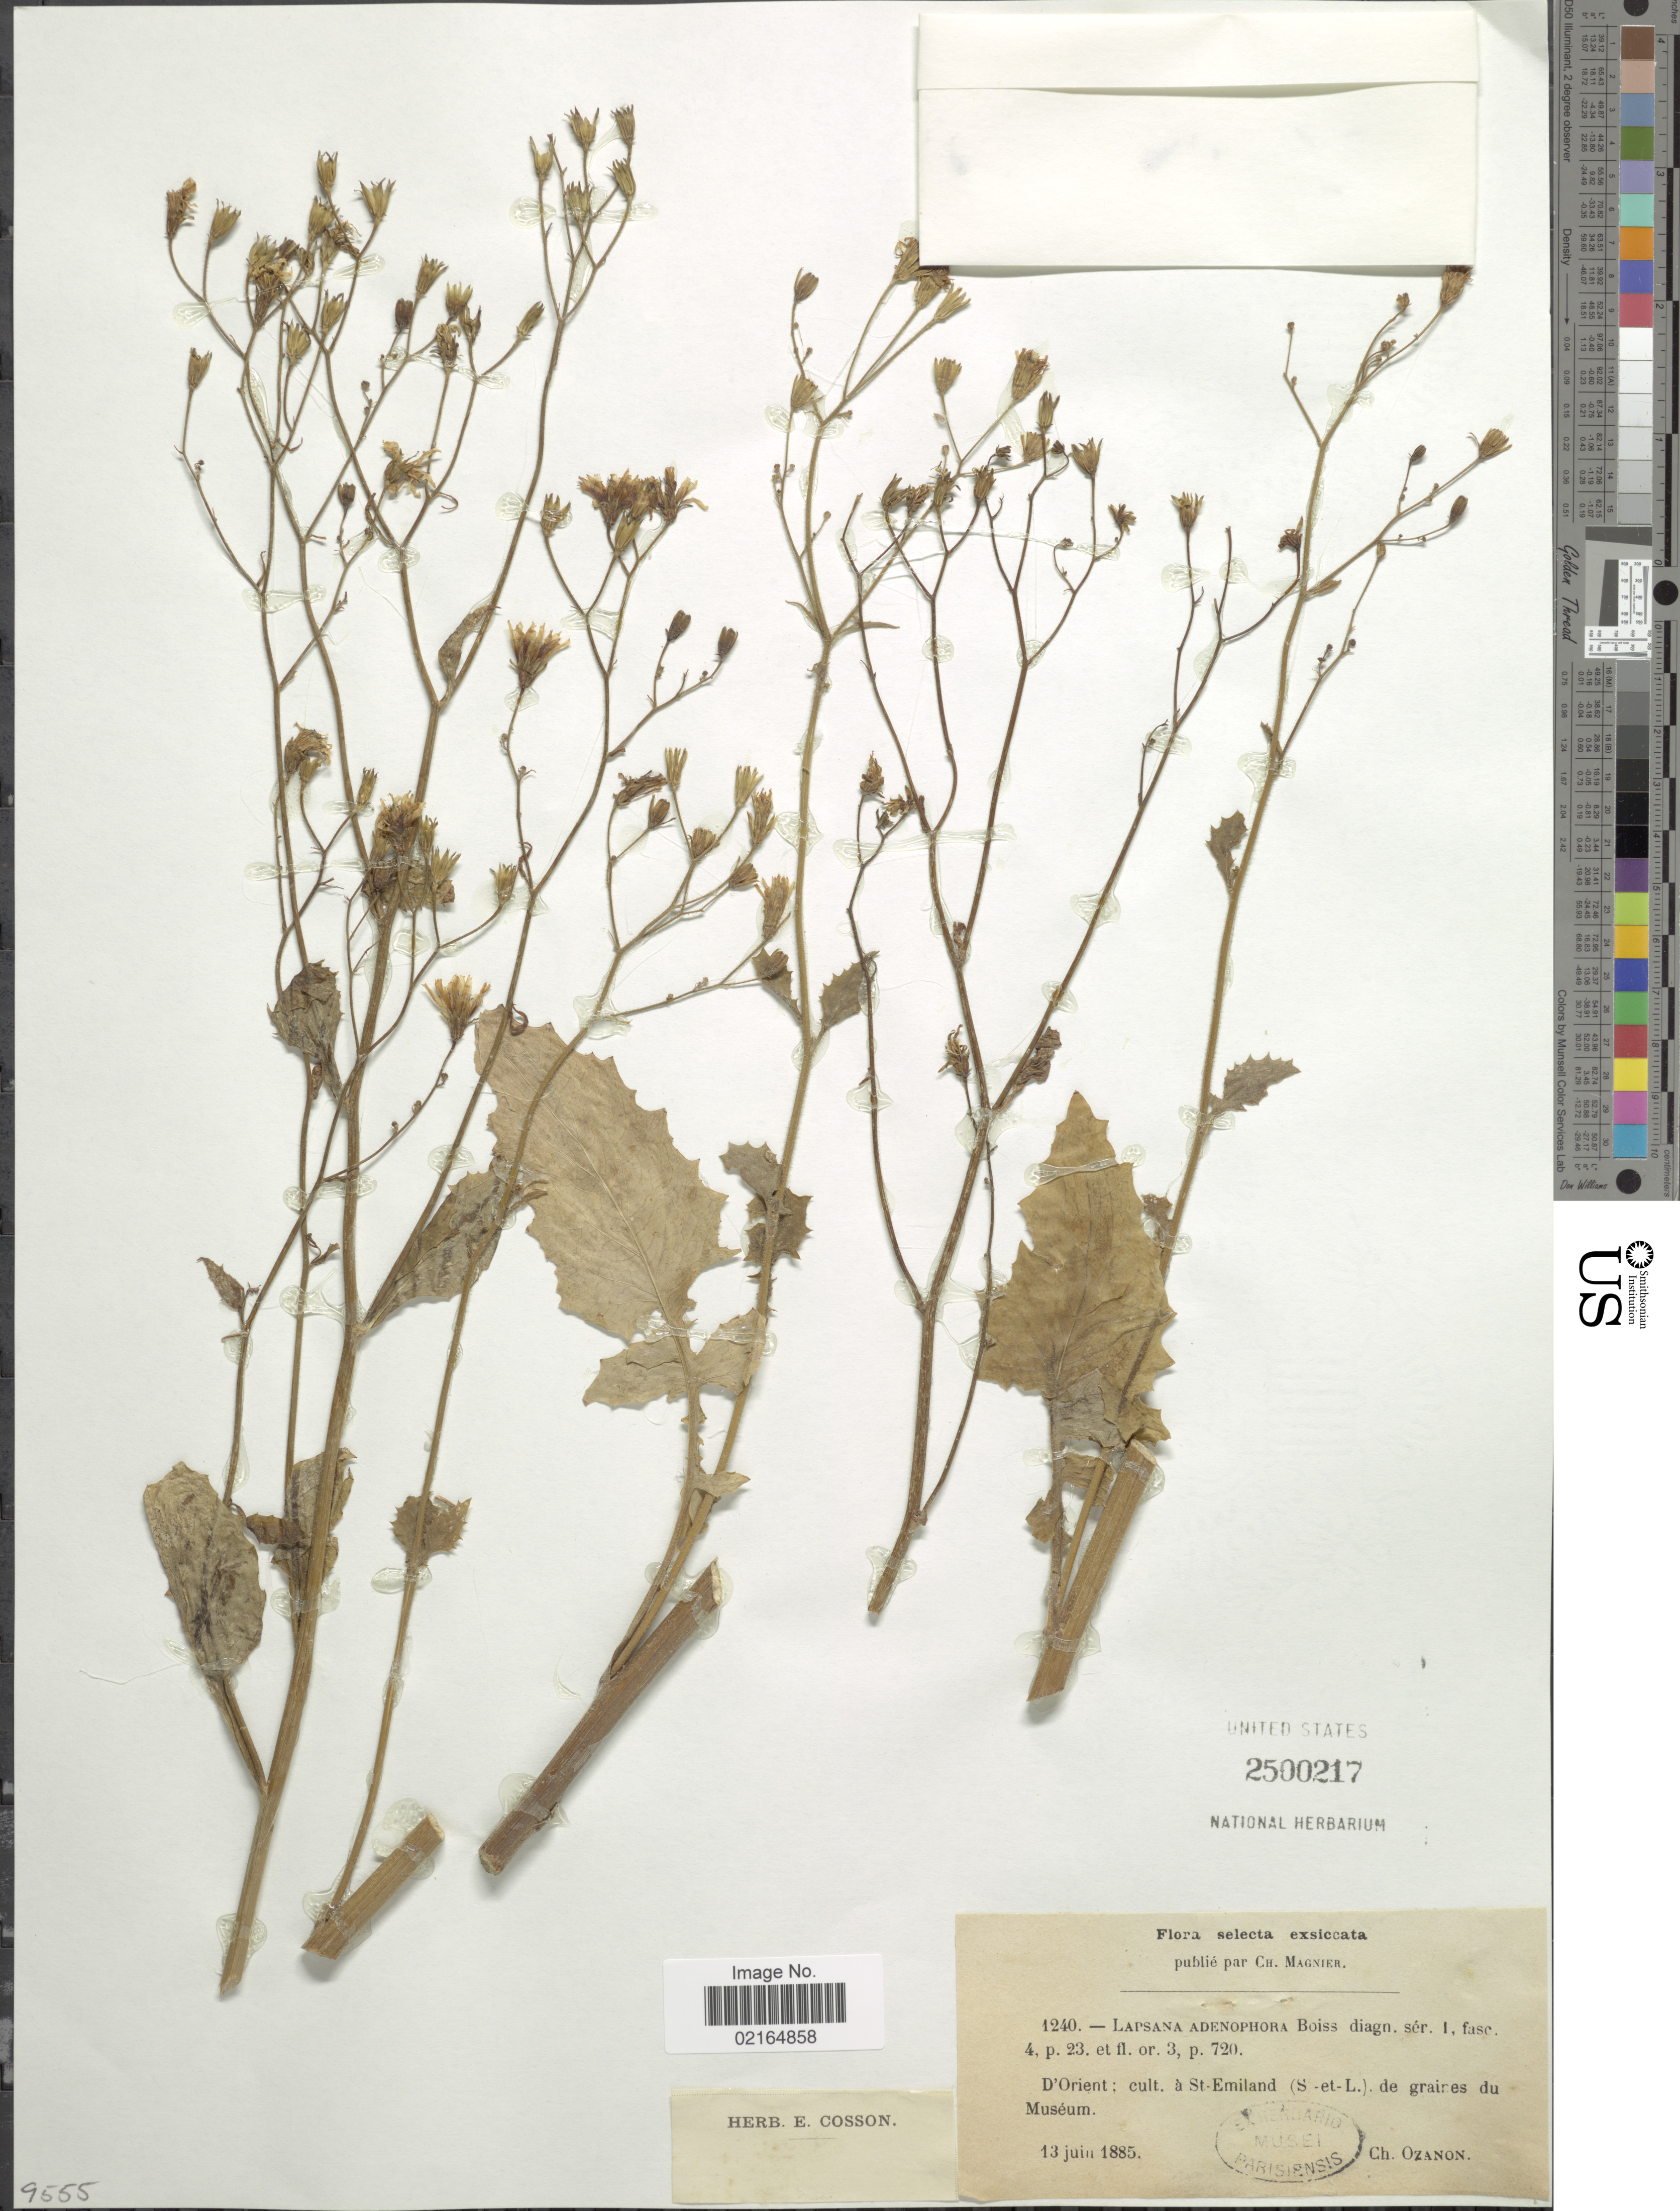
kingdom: Plantae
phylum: Tracheophyta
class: Magnoliopsida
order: Asterales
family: Asteraceae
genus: Lapsana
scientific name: Lapsana adenophora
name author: Boiss.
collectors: C. Ozanon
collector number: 1240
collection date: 1885-06-13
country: France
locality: Selecta, D'Orient: cult. à St.-Emiland (S.-et-L.), de graines du Museum.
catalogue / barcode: US 2500217